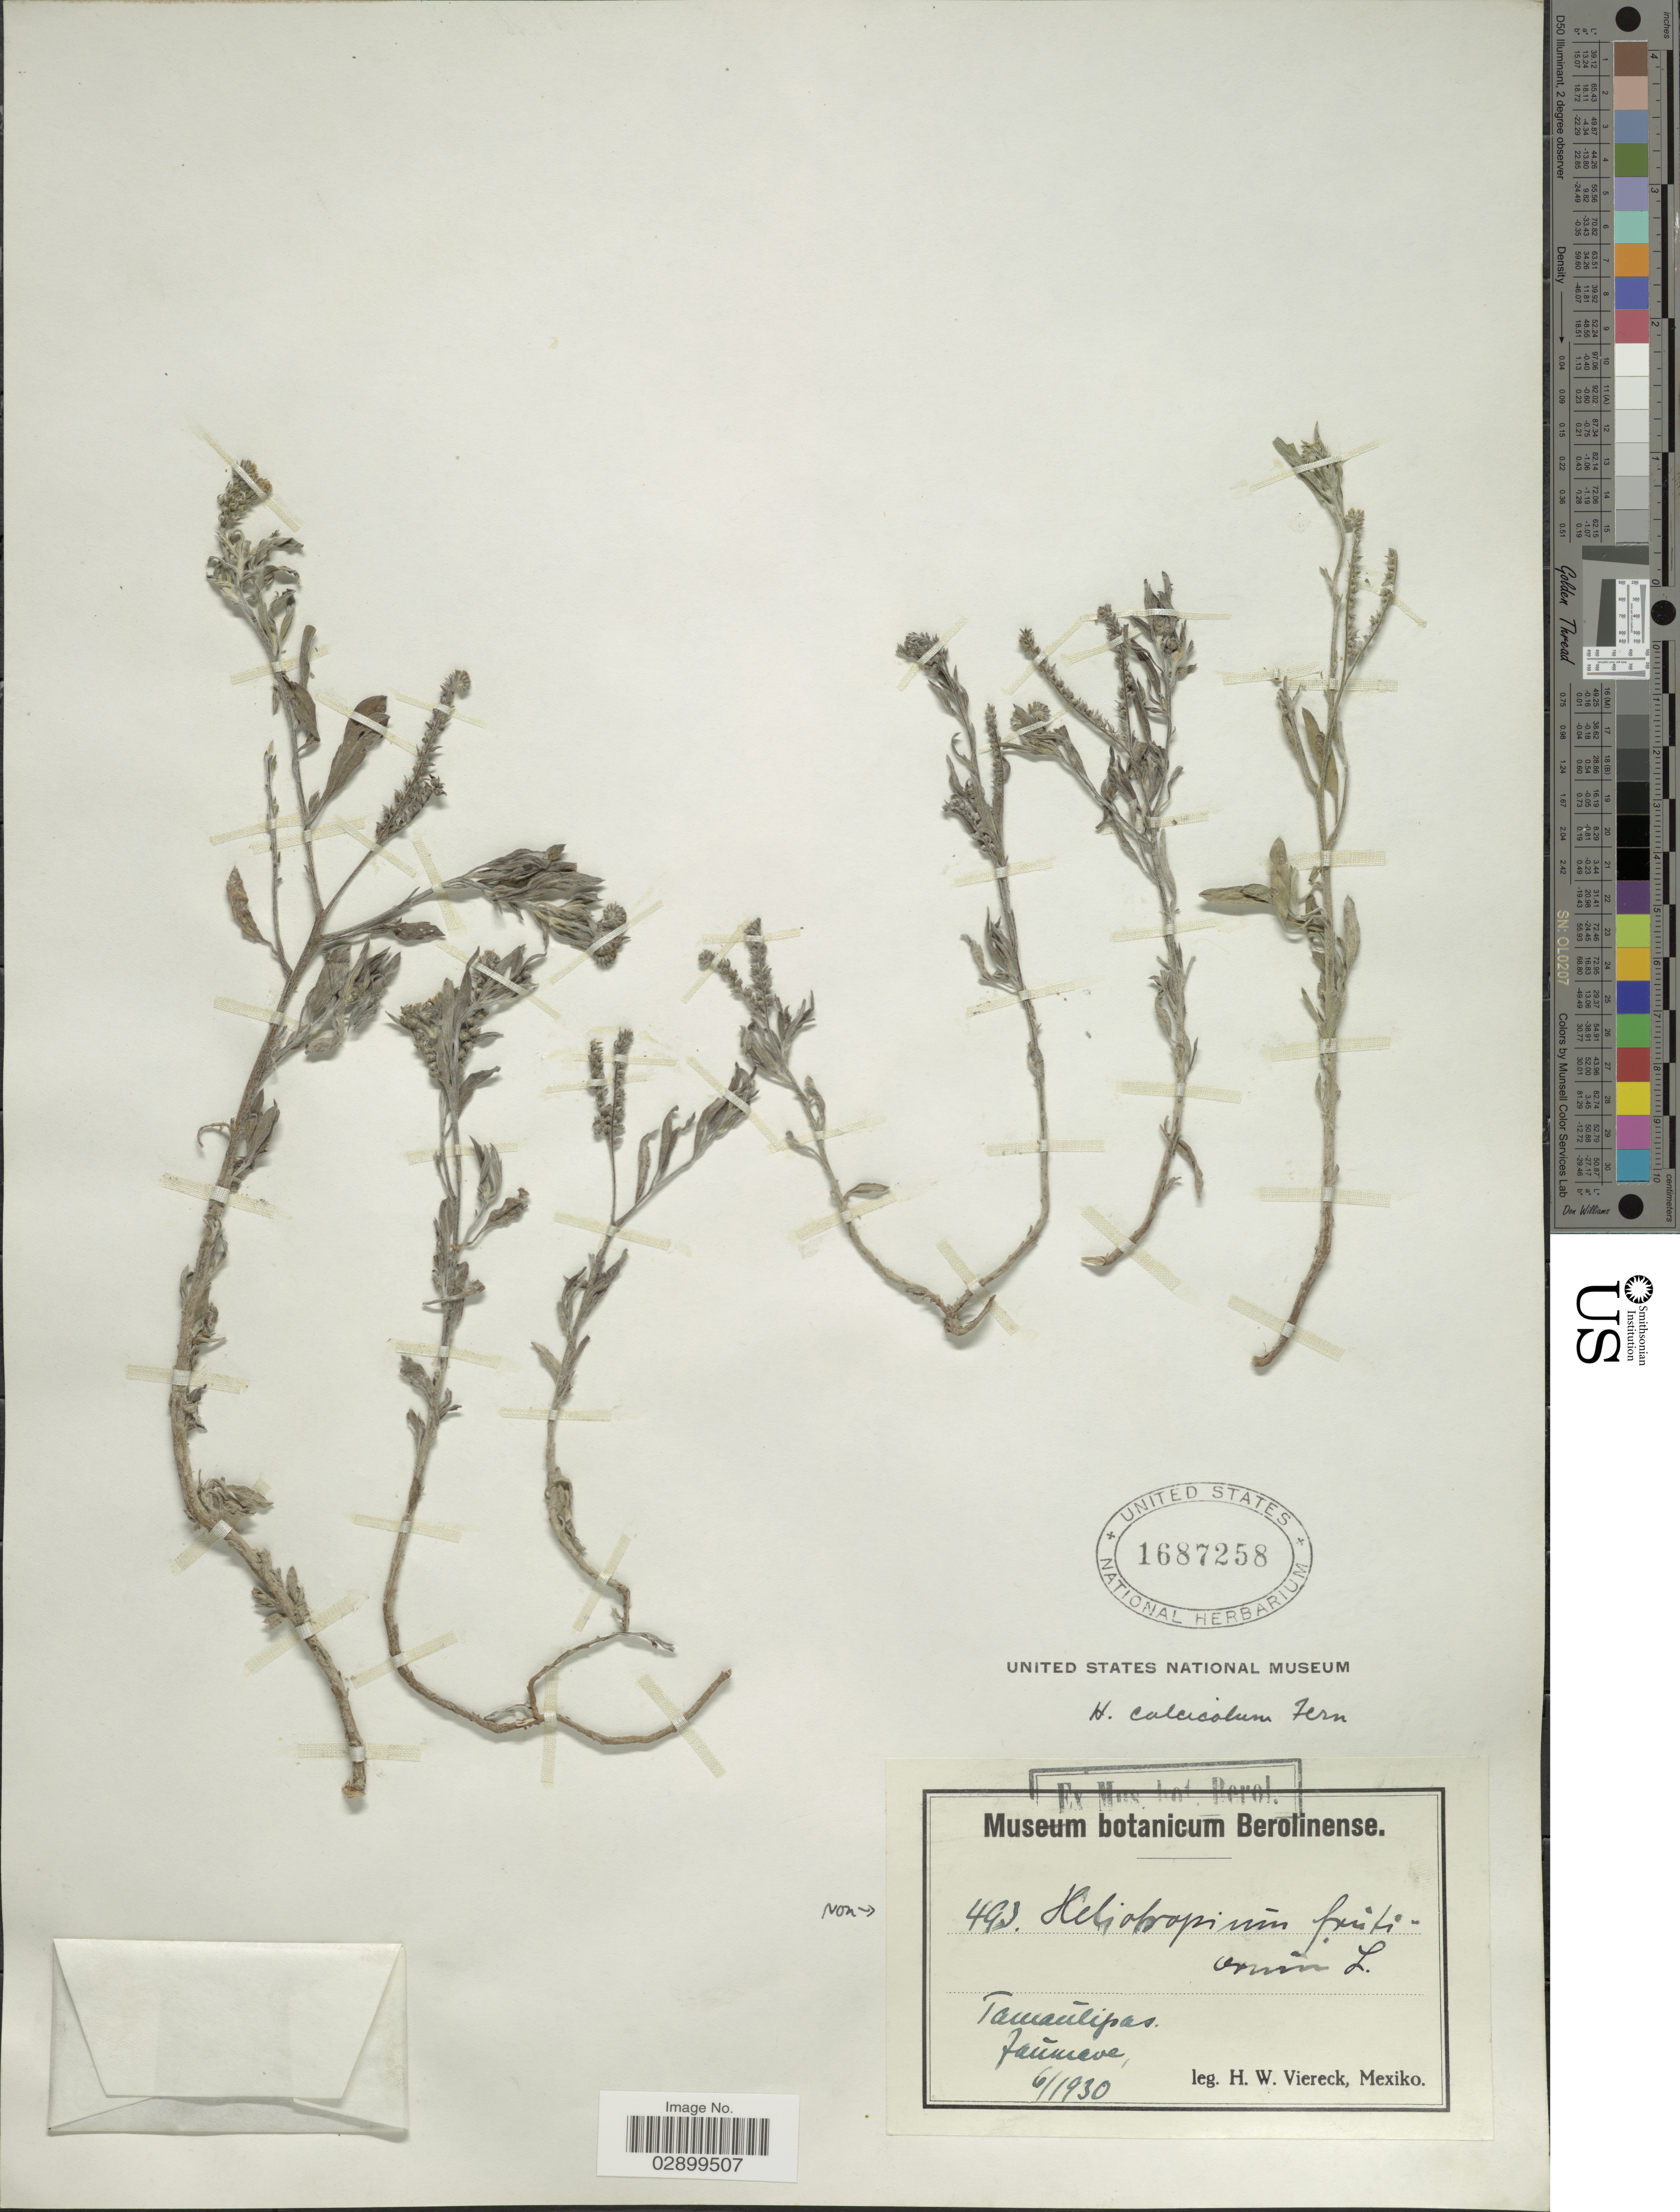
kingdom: Plantae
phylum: Tracheophyta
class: Magnoliopsida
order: Boraginales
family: Heliotropiaceae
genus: Heliotropium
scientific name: Heliotropium calcicola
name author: Fernald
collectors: H. W. Viereck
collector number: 493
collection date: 1930-06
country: Mexico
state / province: Tamaulipas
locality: Jaümave.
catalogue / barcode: US 1687258